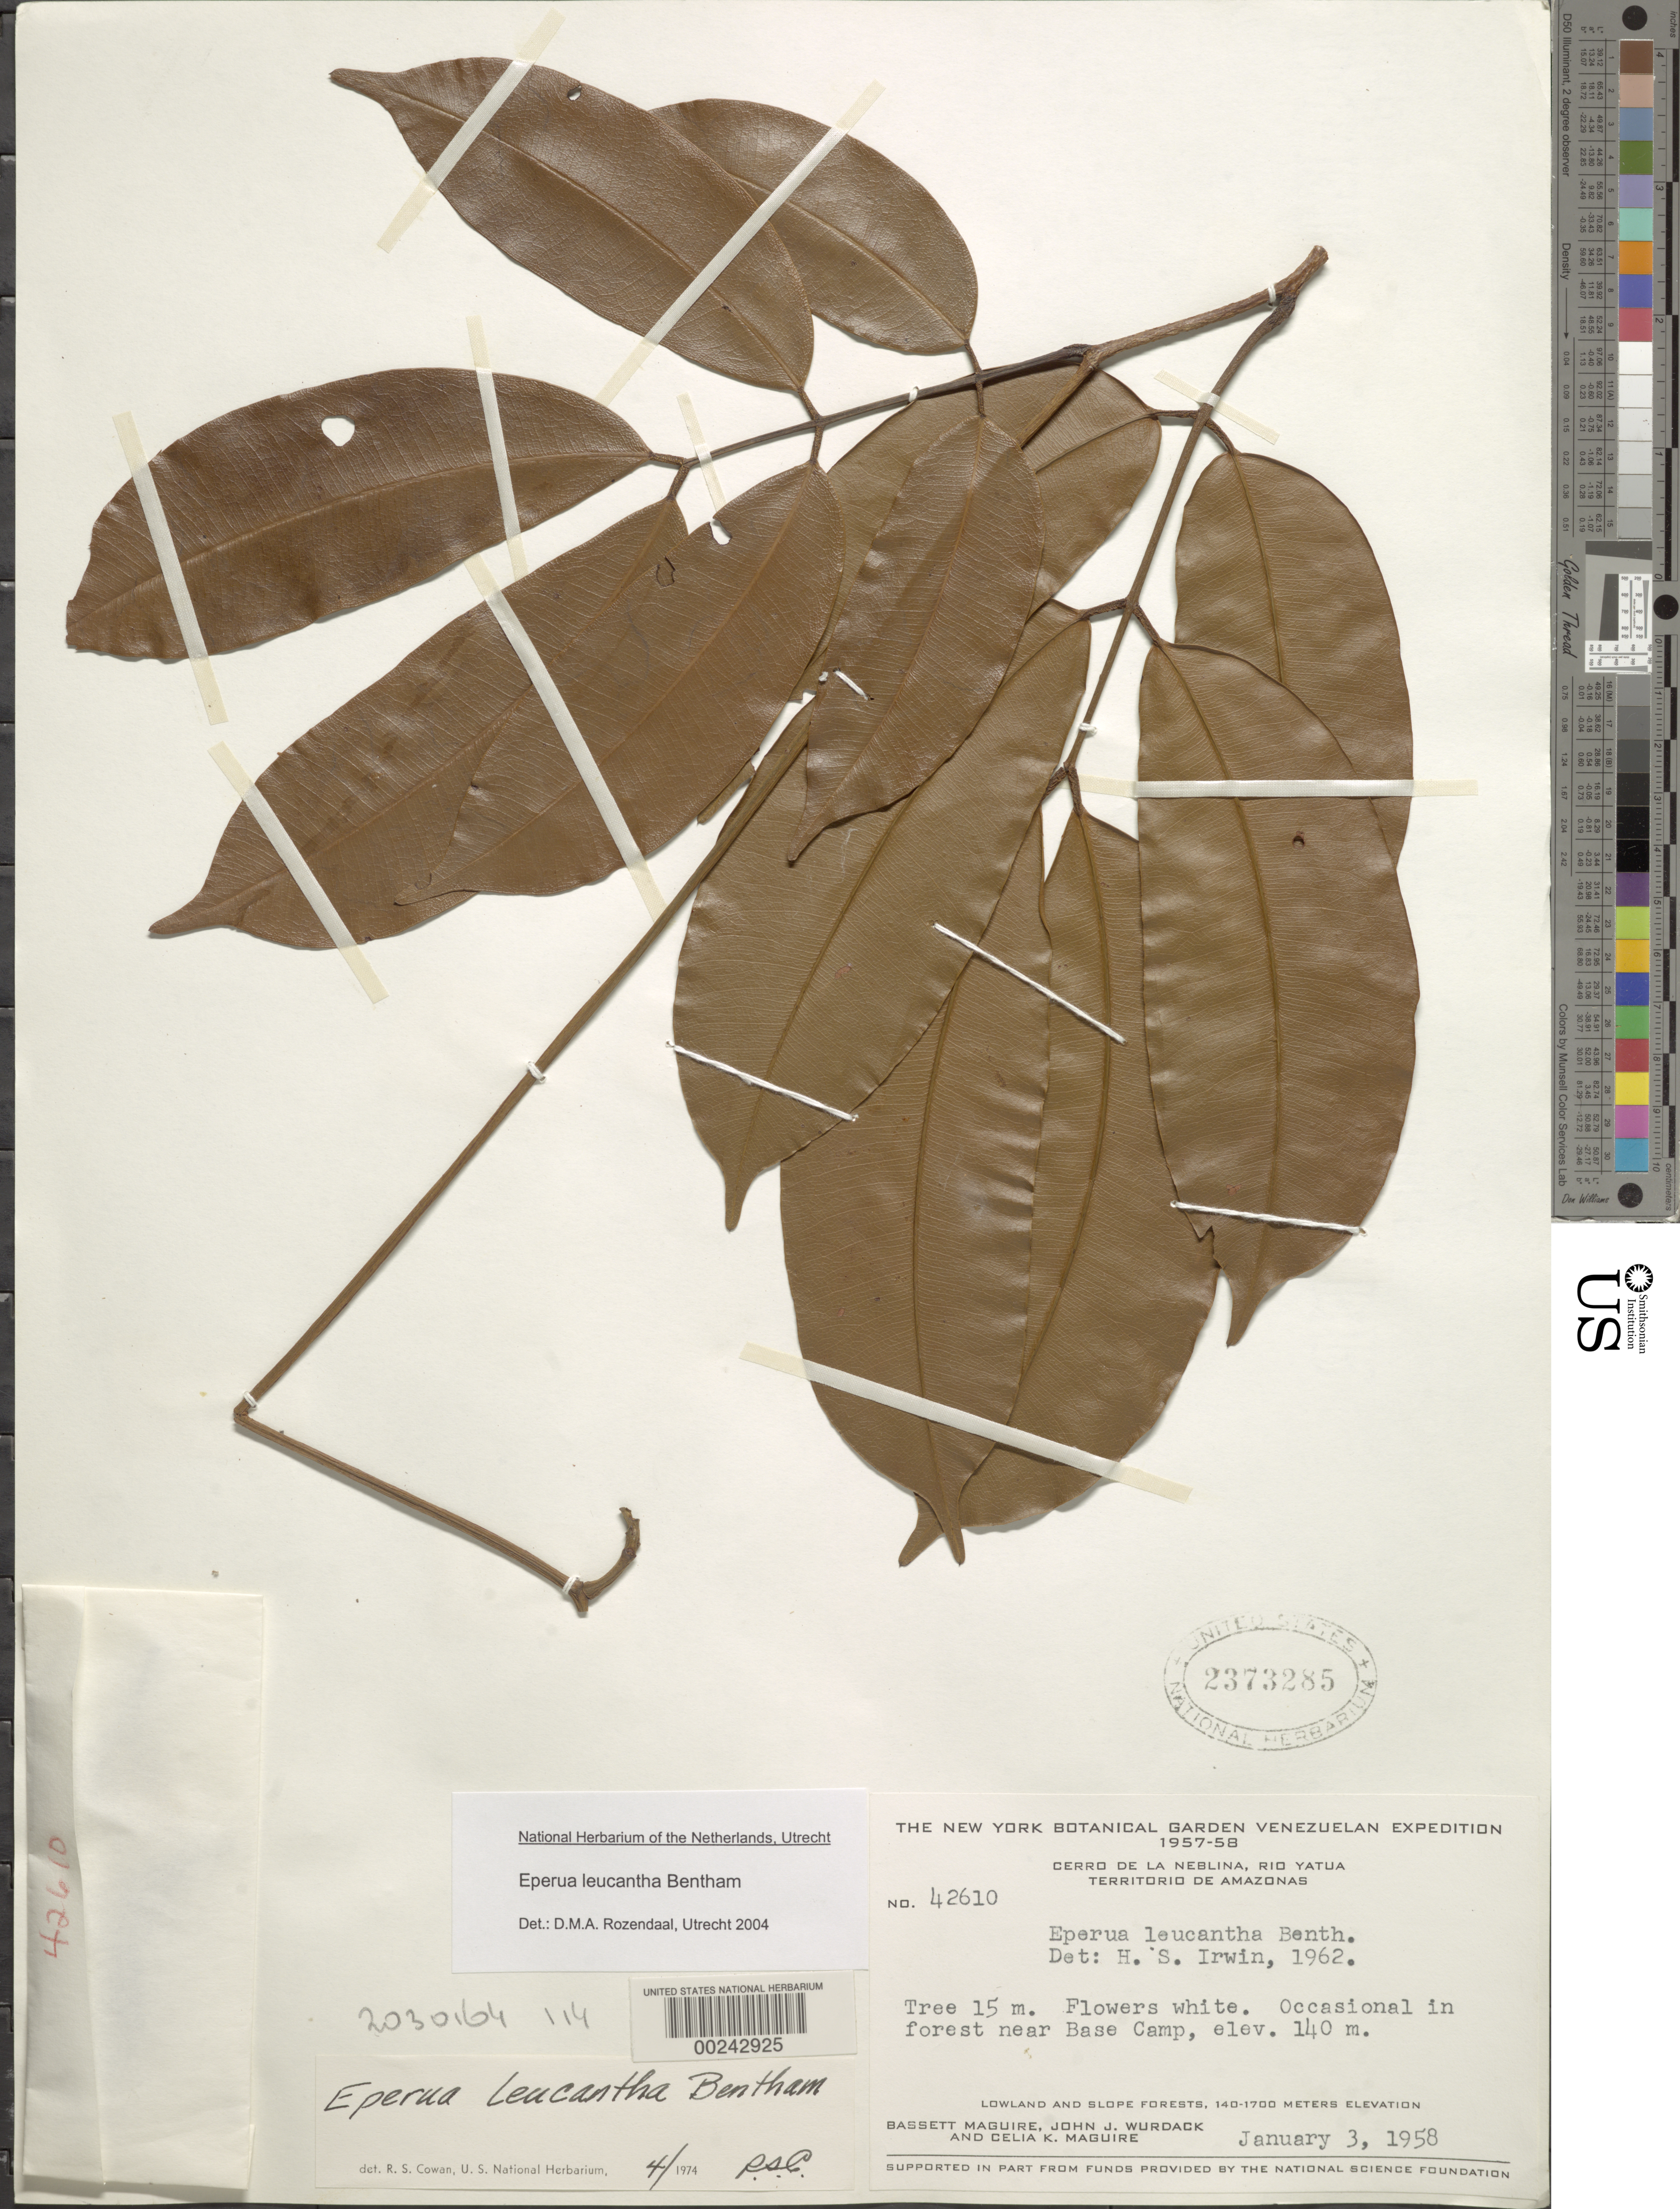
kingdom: Plantae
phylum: Tracheophyta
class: Magnoliopsida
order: Fabales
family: Fabaceae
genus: Eperua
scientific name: Eperua leucantha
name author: Benth.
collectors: B. Maguire, J. J. Wurdack & C. K. Maguire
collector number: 42610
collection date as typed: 03 Jan 1958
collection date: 1958-01-03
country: Venezuela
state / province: Amazonas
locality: Cerro de la neblina, rio yatua, near base camp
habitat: Lowland and slope forests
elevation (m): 700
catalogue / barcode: US 2373285